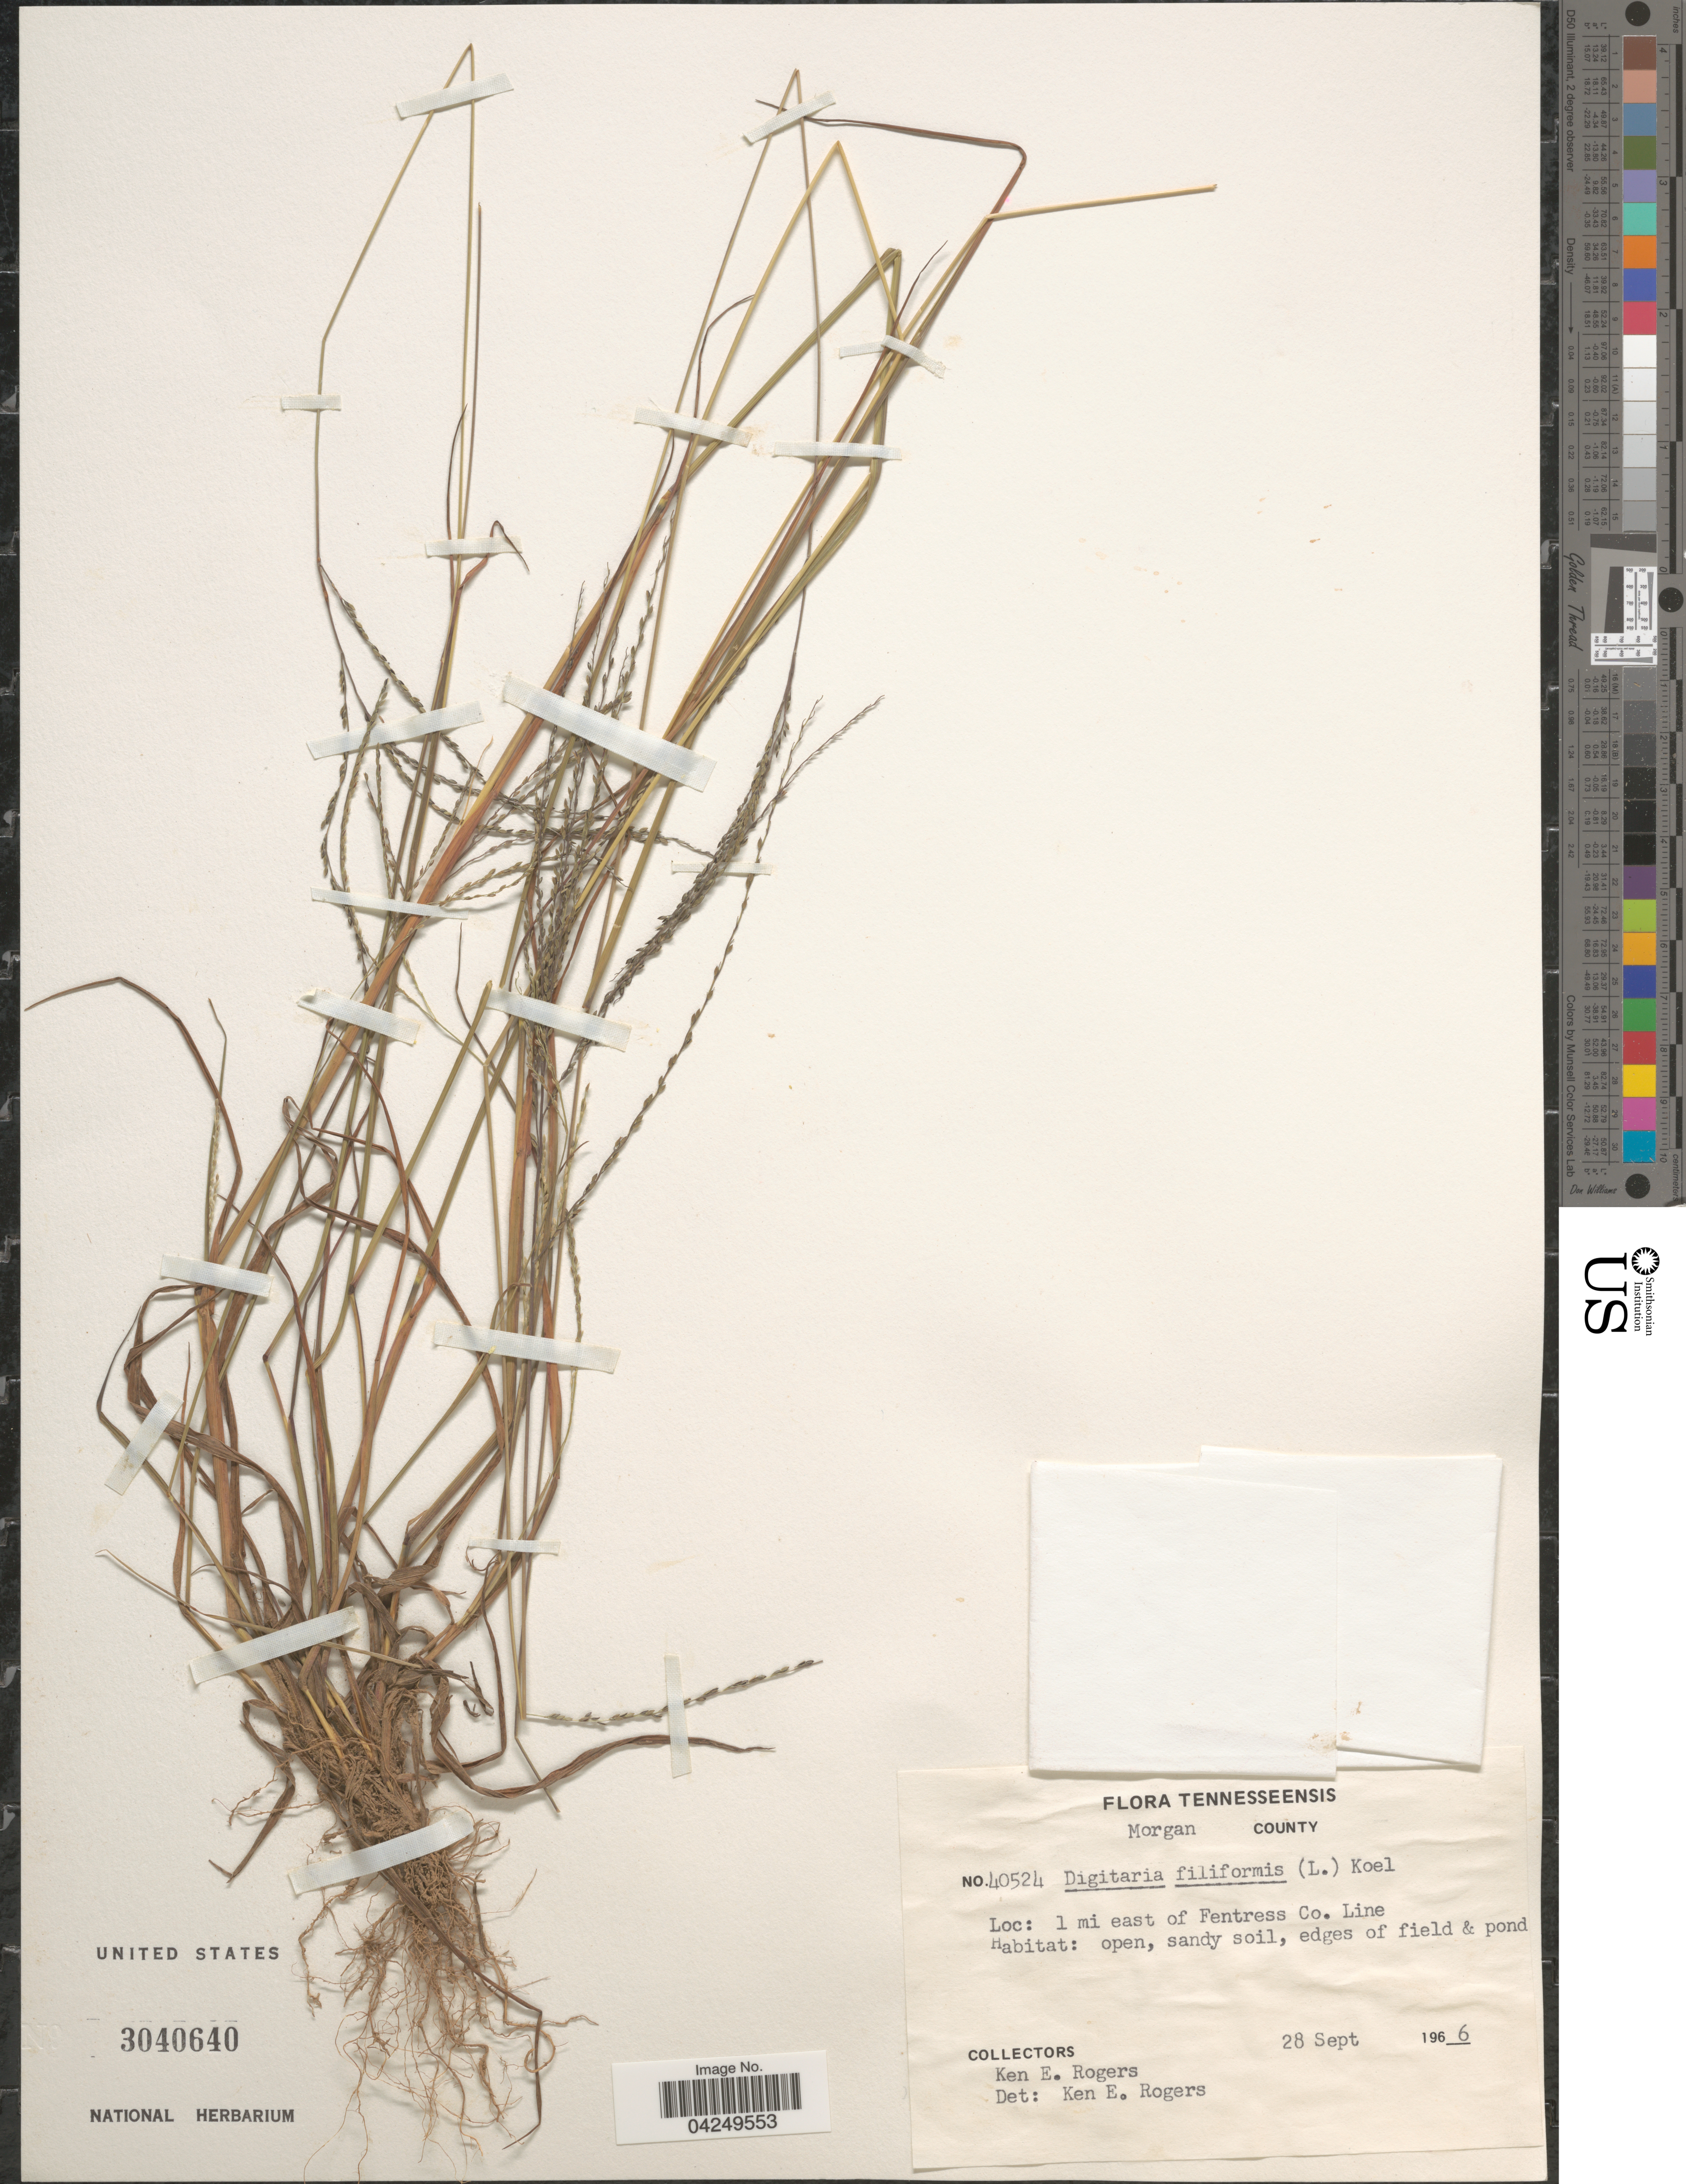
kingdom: Plantae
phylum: Tracheophyta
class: Liliopsida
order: Poales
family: Poaceae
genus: Digitaria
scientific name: Digitaria filiformis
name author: (L.) Koeler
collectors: K. Rogers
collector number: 40524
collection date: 1966-09-28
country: United States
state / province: Tennessee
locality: Morgan County. 1 mi east of Fentress Co. Line.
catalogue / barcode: US 3040640